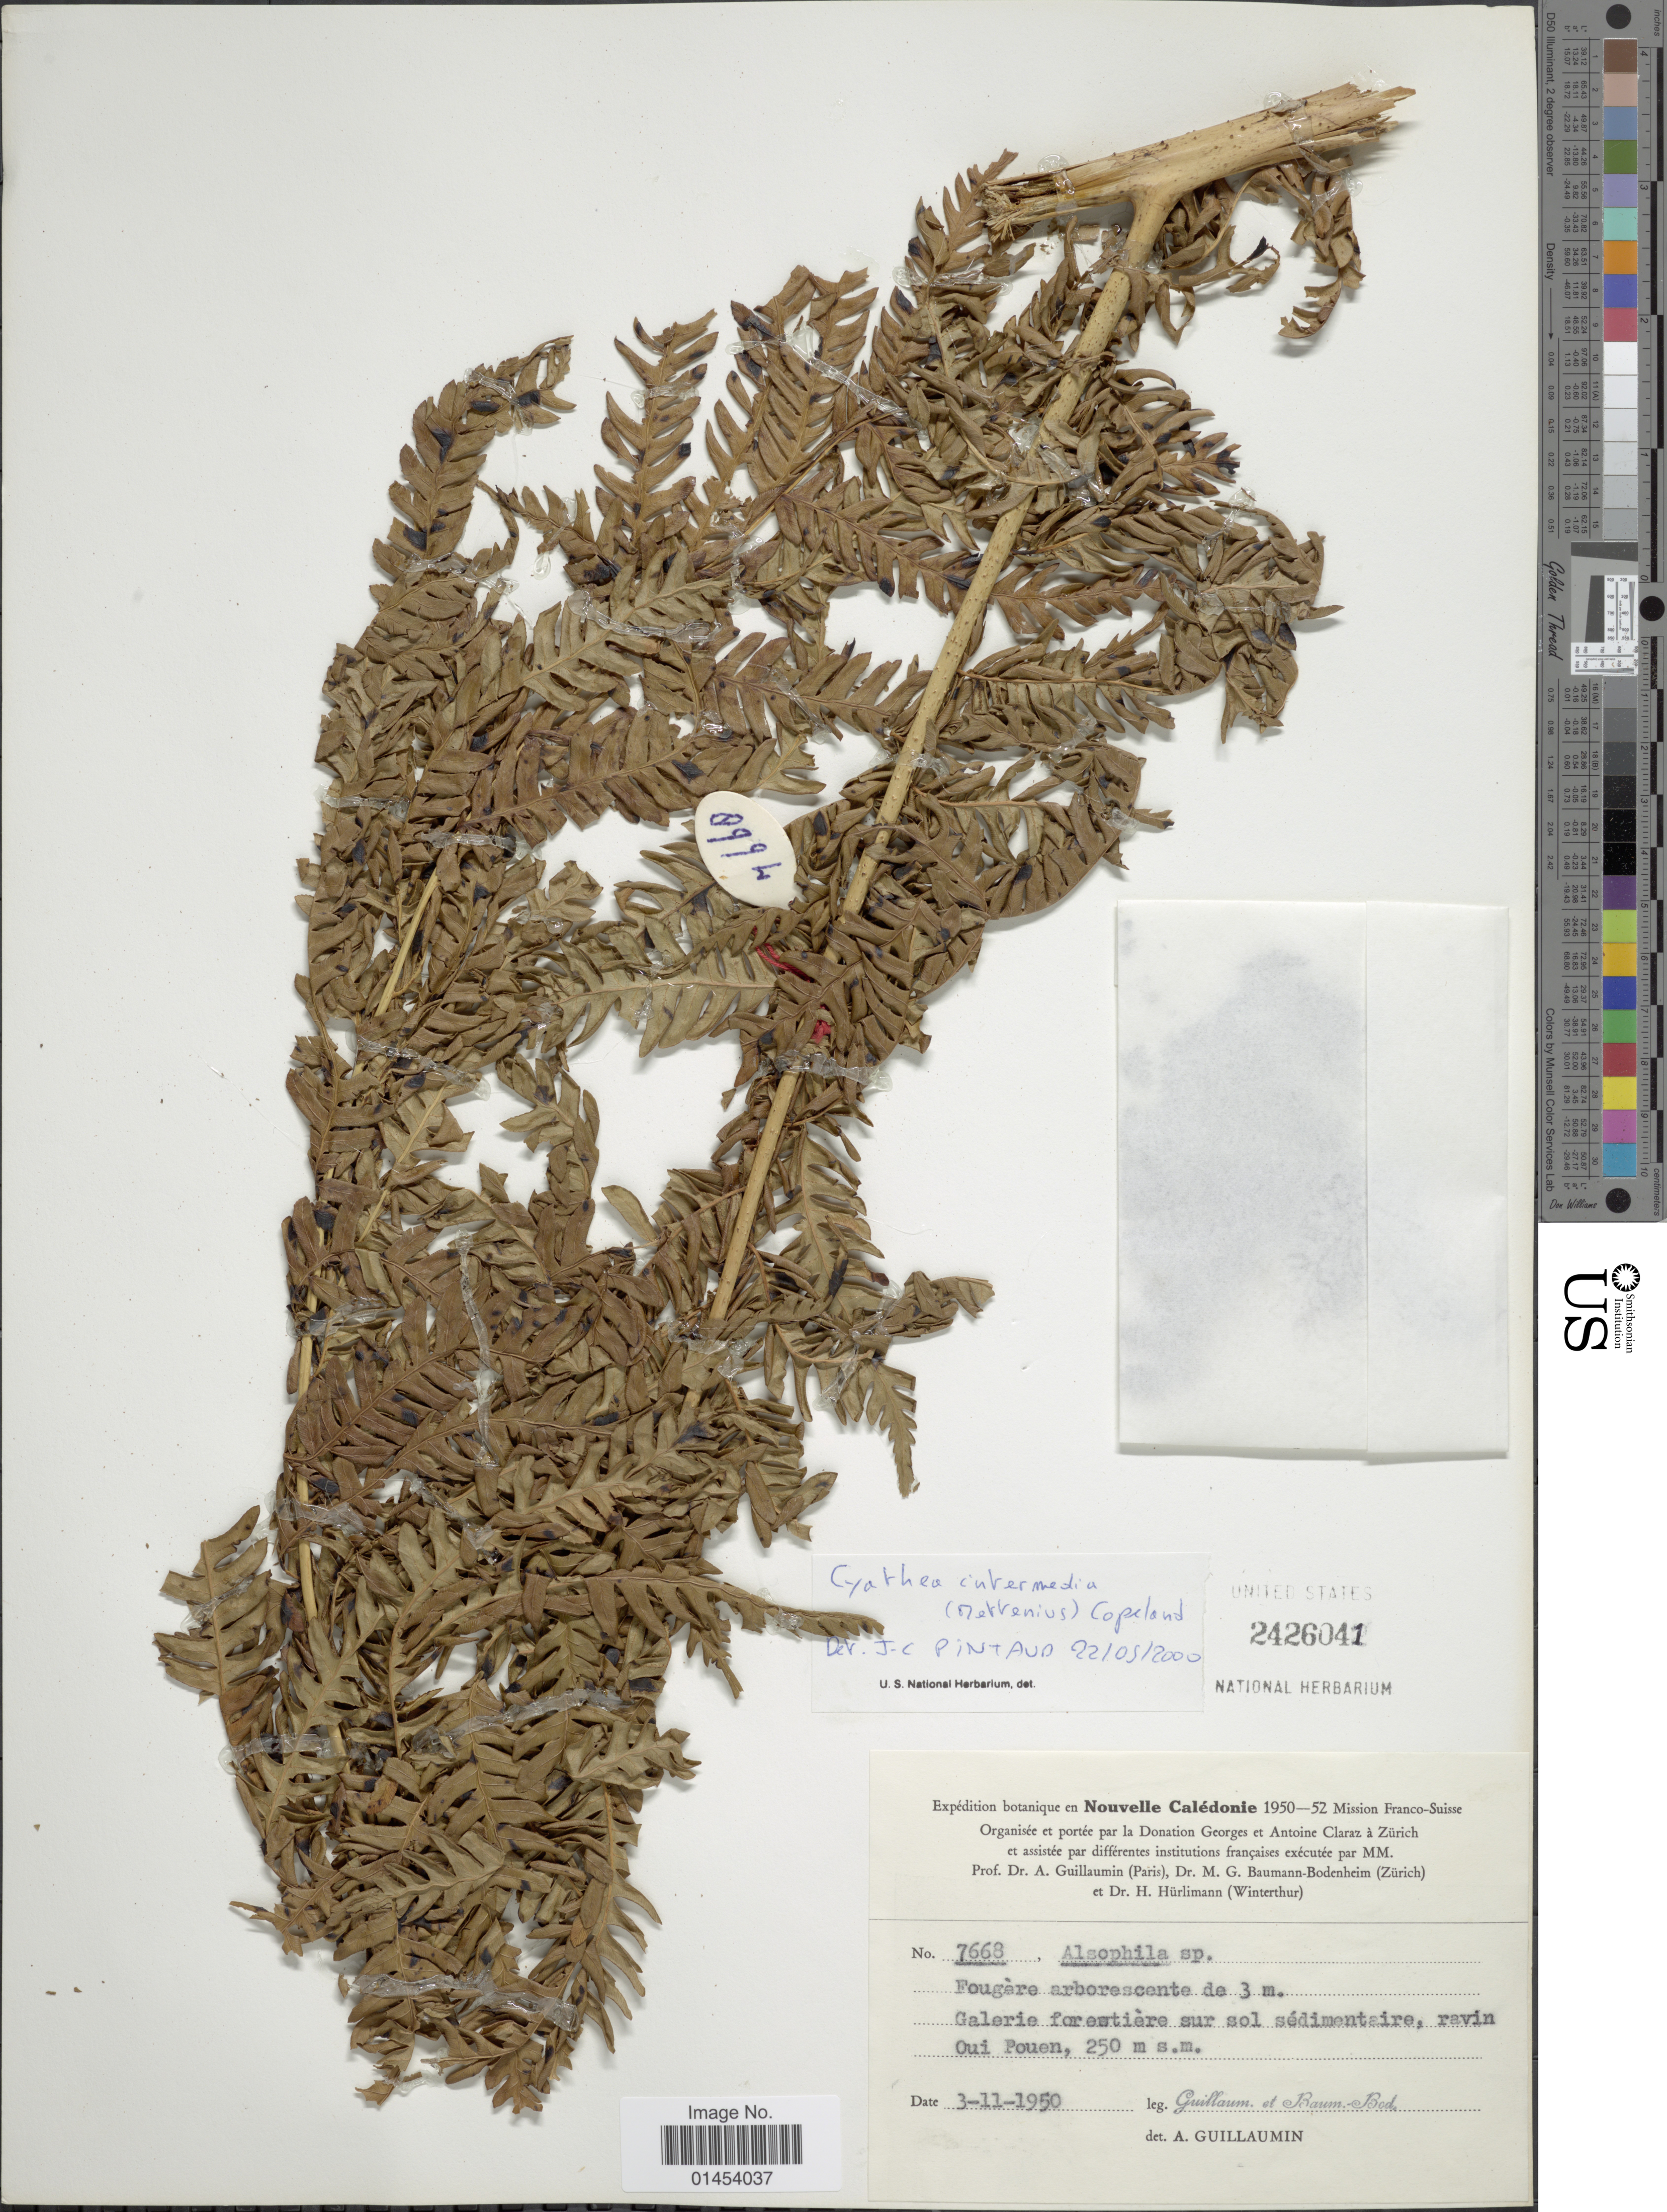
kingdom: Plantae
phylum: Tracheophyta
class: Polypodiopsida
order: Cyatheales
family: Cyatheaceae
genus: Cyathea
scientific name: Cyathea intermedia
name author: (Mett.) Copel.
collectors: A. Guillaumin & M. G. Baumann-Bodenheim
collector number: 7668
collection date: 1950-11-03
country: New Caledonia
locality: Galerie forestière sur los sédimentaire, ravin Oui Pouen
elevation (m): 250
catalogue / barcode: US 2426041